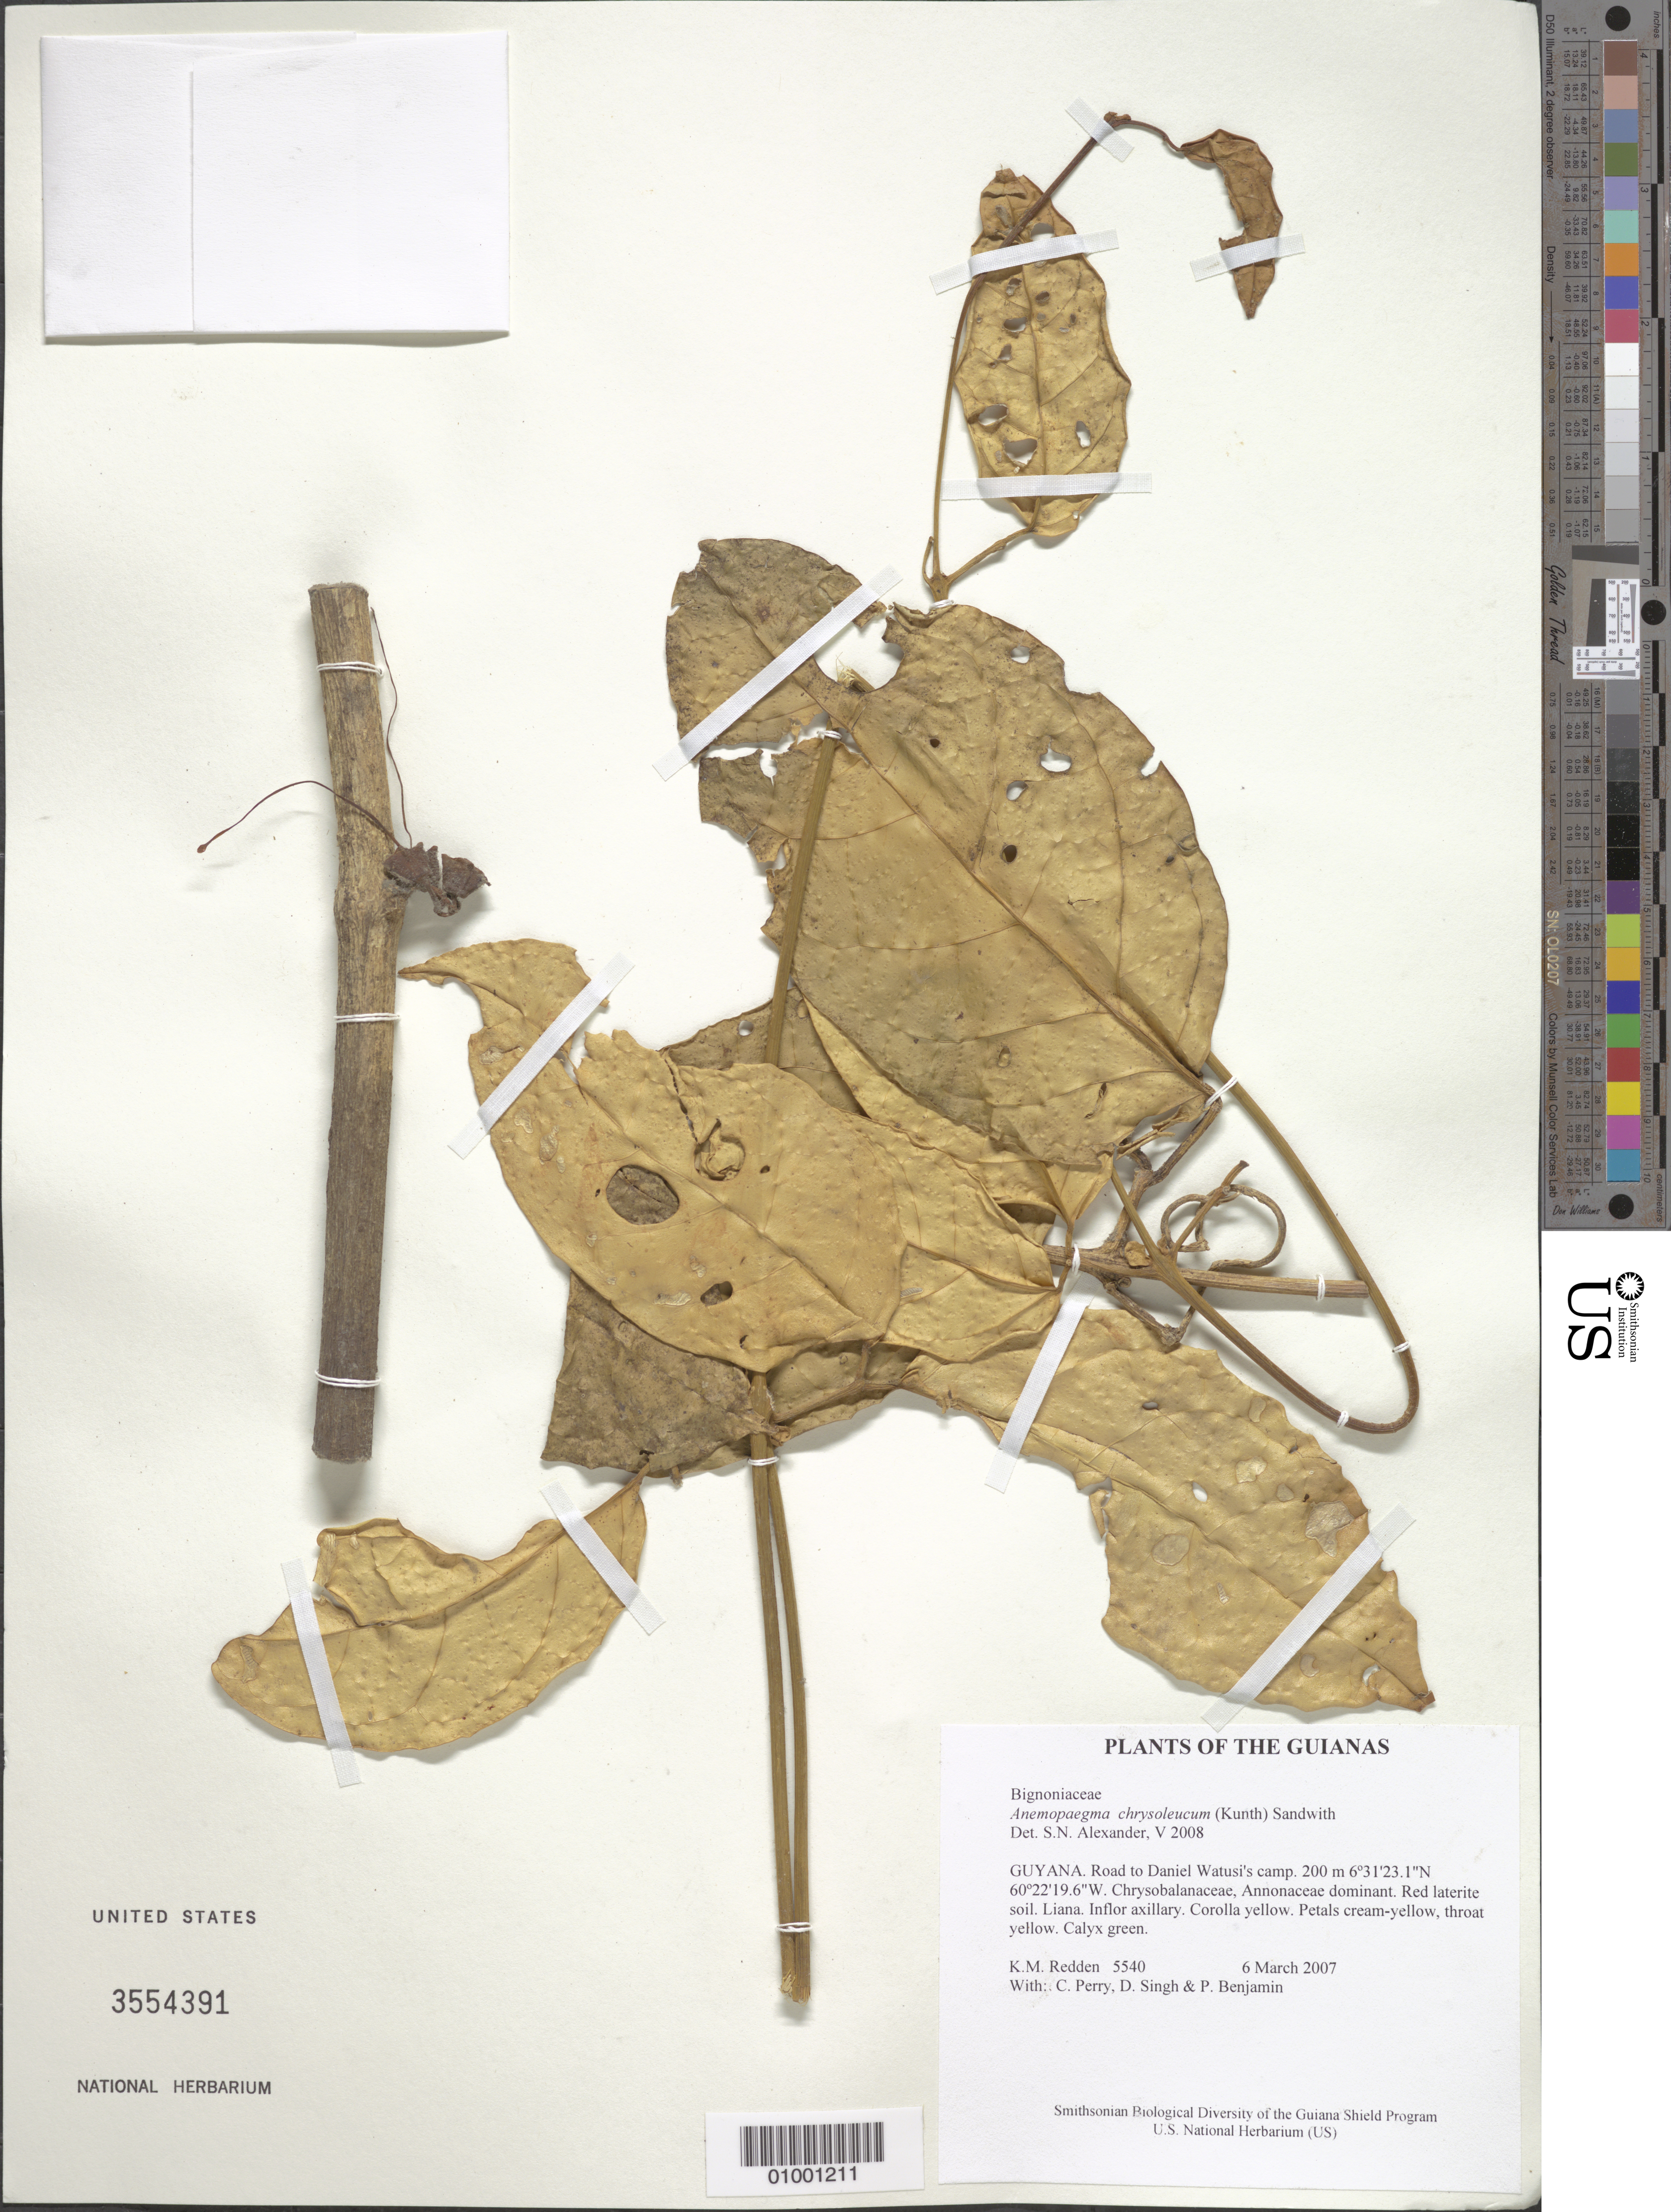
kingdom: Plantae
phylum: Tracheophyta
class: Magnoliopsida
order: Lamiales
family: Bignoniaceae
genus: Anemopaegma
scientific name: Anemopaegma chrysoleucum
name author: (Kunth) Sandwith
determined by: Alexander, S. N.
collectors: K. M. Redden, C. Perry, D. Singh & P. Benjamin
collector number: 5540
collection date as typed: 6 March 2007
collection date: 2007-03-06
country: Guyana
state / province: Cuyuni-Mazaruni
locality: Road to Daniel Watusi's camp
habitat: Chrysobalanaceae, Annonaceae dominant. Red laterite soil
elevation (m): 200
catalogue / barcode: US 3554391